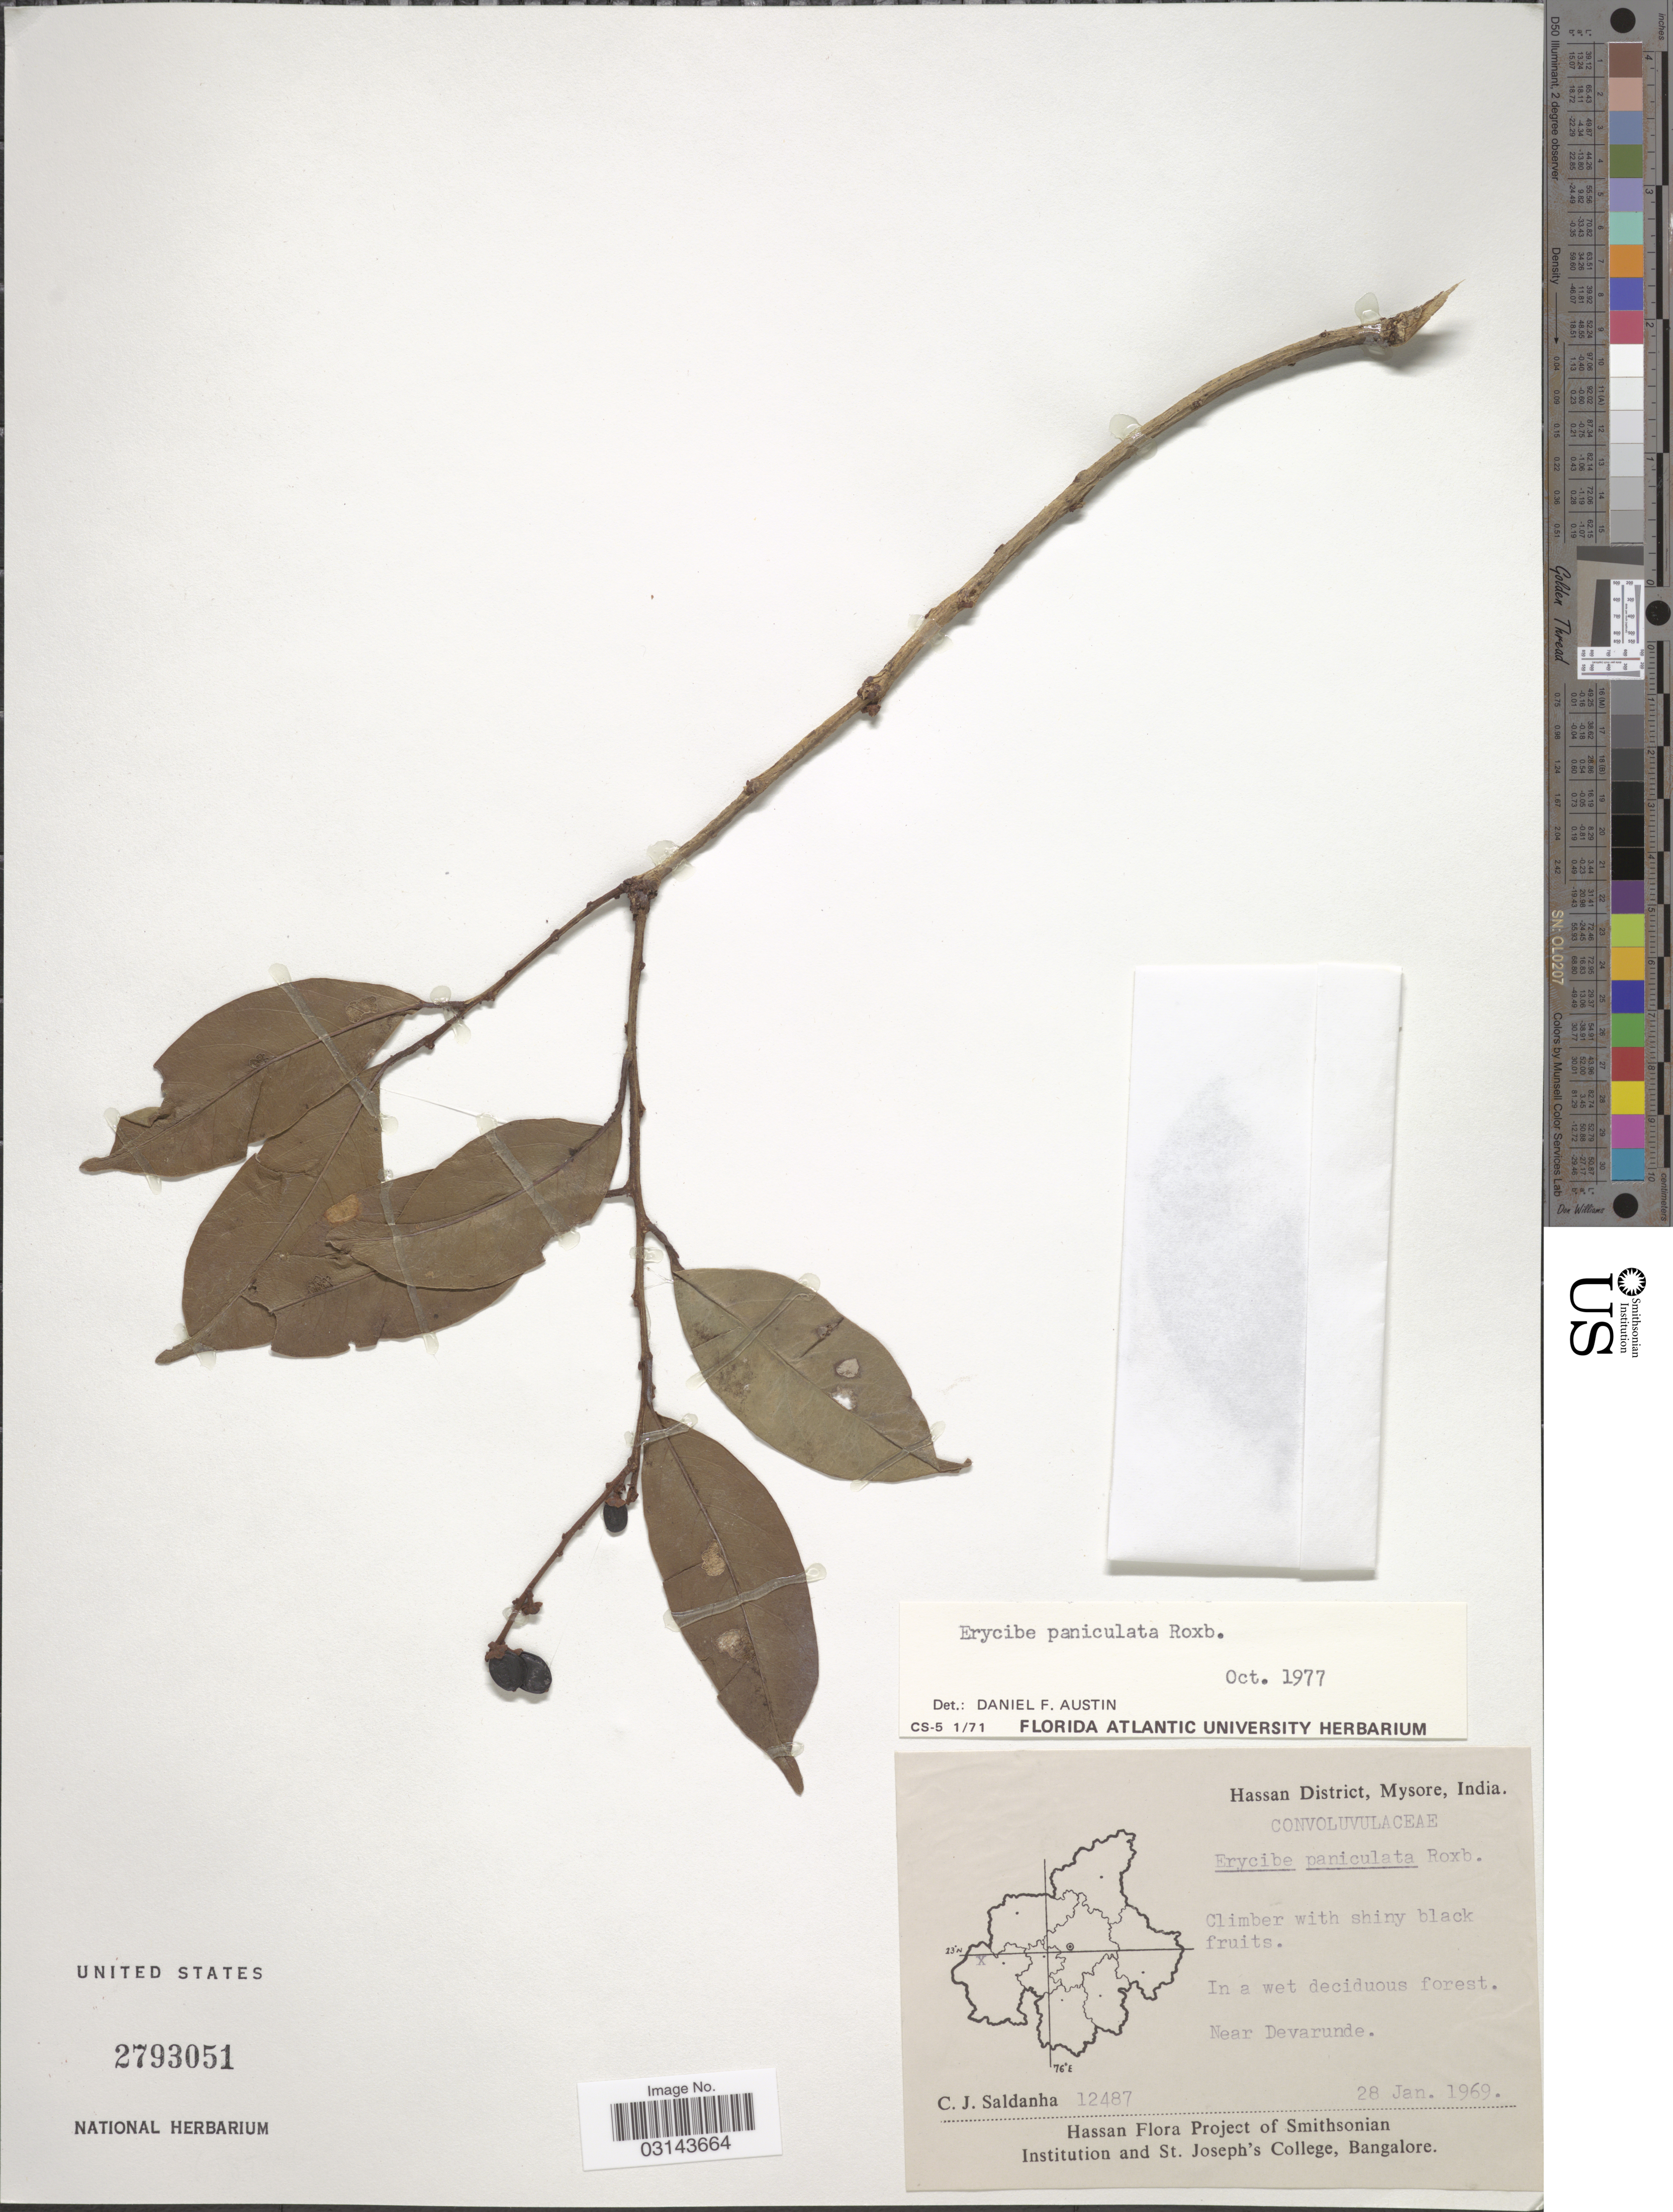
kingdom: Plantae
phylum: Tracheophyta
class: Magnoliopsida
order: Solanales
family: Convolvulaceae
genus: Erycibe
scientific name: Erycibe paniculata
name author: Roxb.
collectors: C. J. Saldanha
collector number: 12487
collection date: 1969-01-28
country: India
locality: Hassan District, Mysore. Near Devarunde.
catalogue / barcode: US 2793051